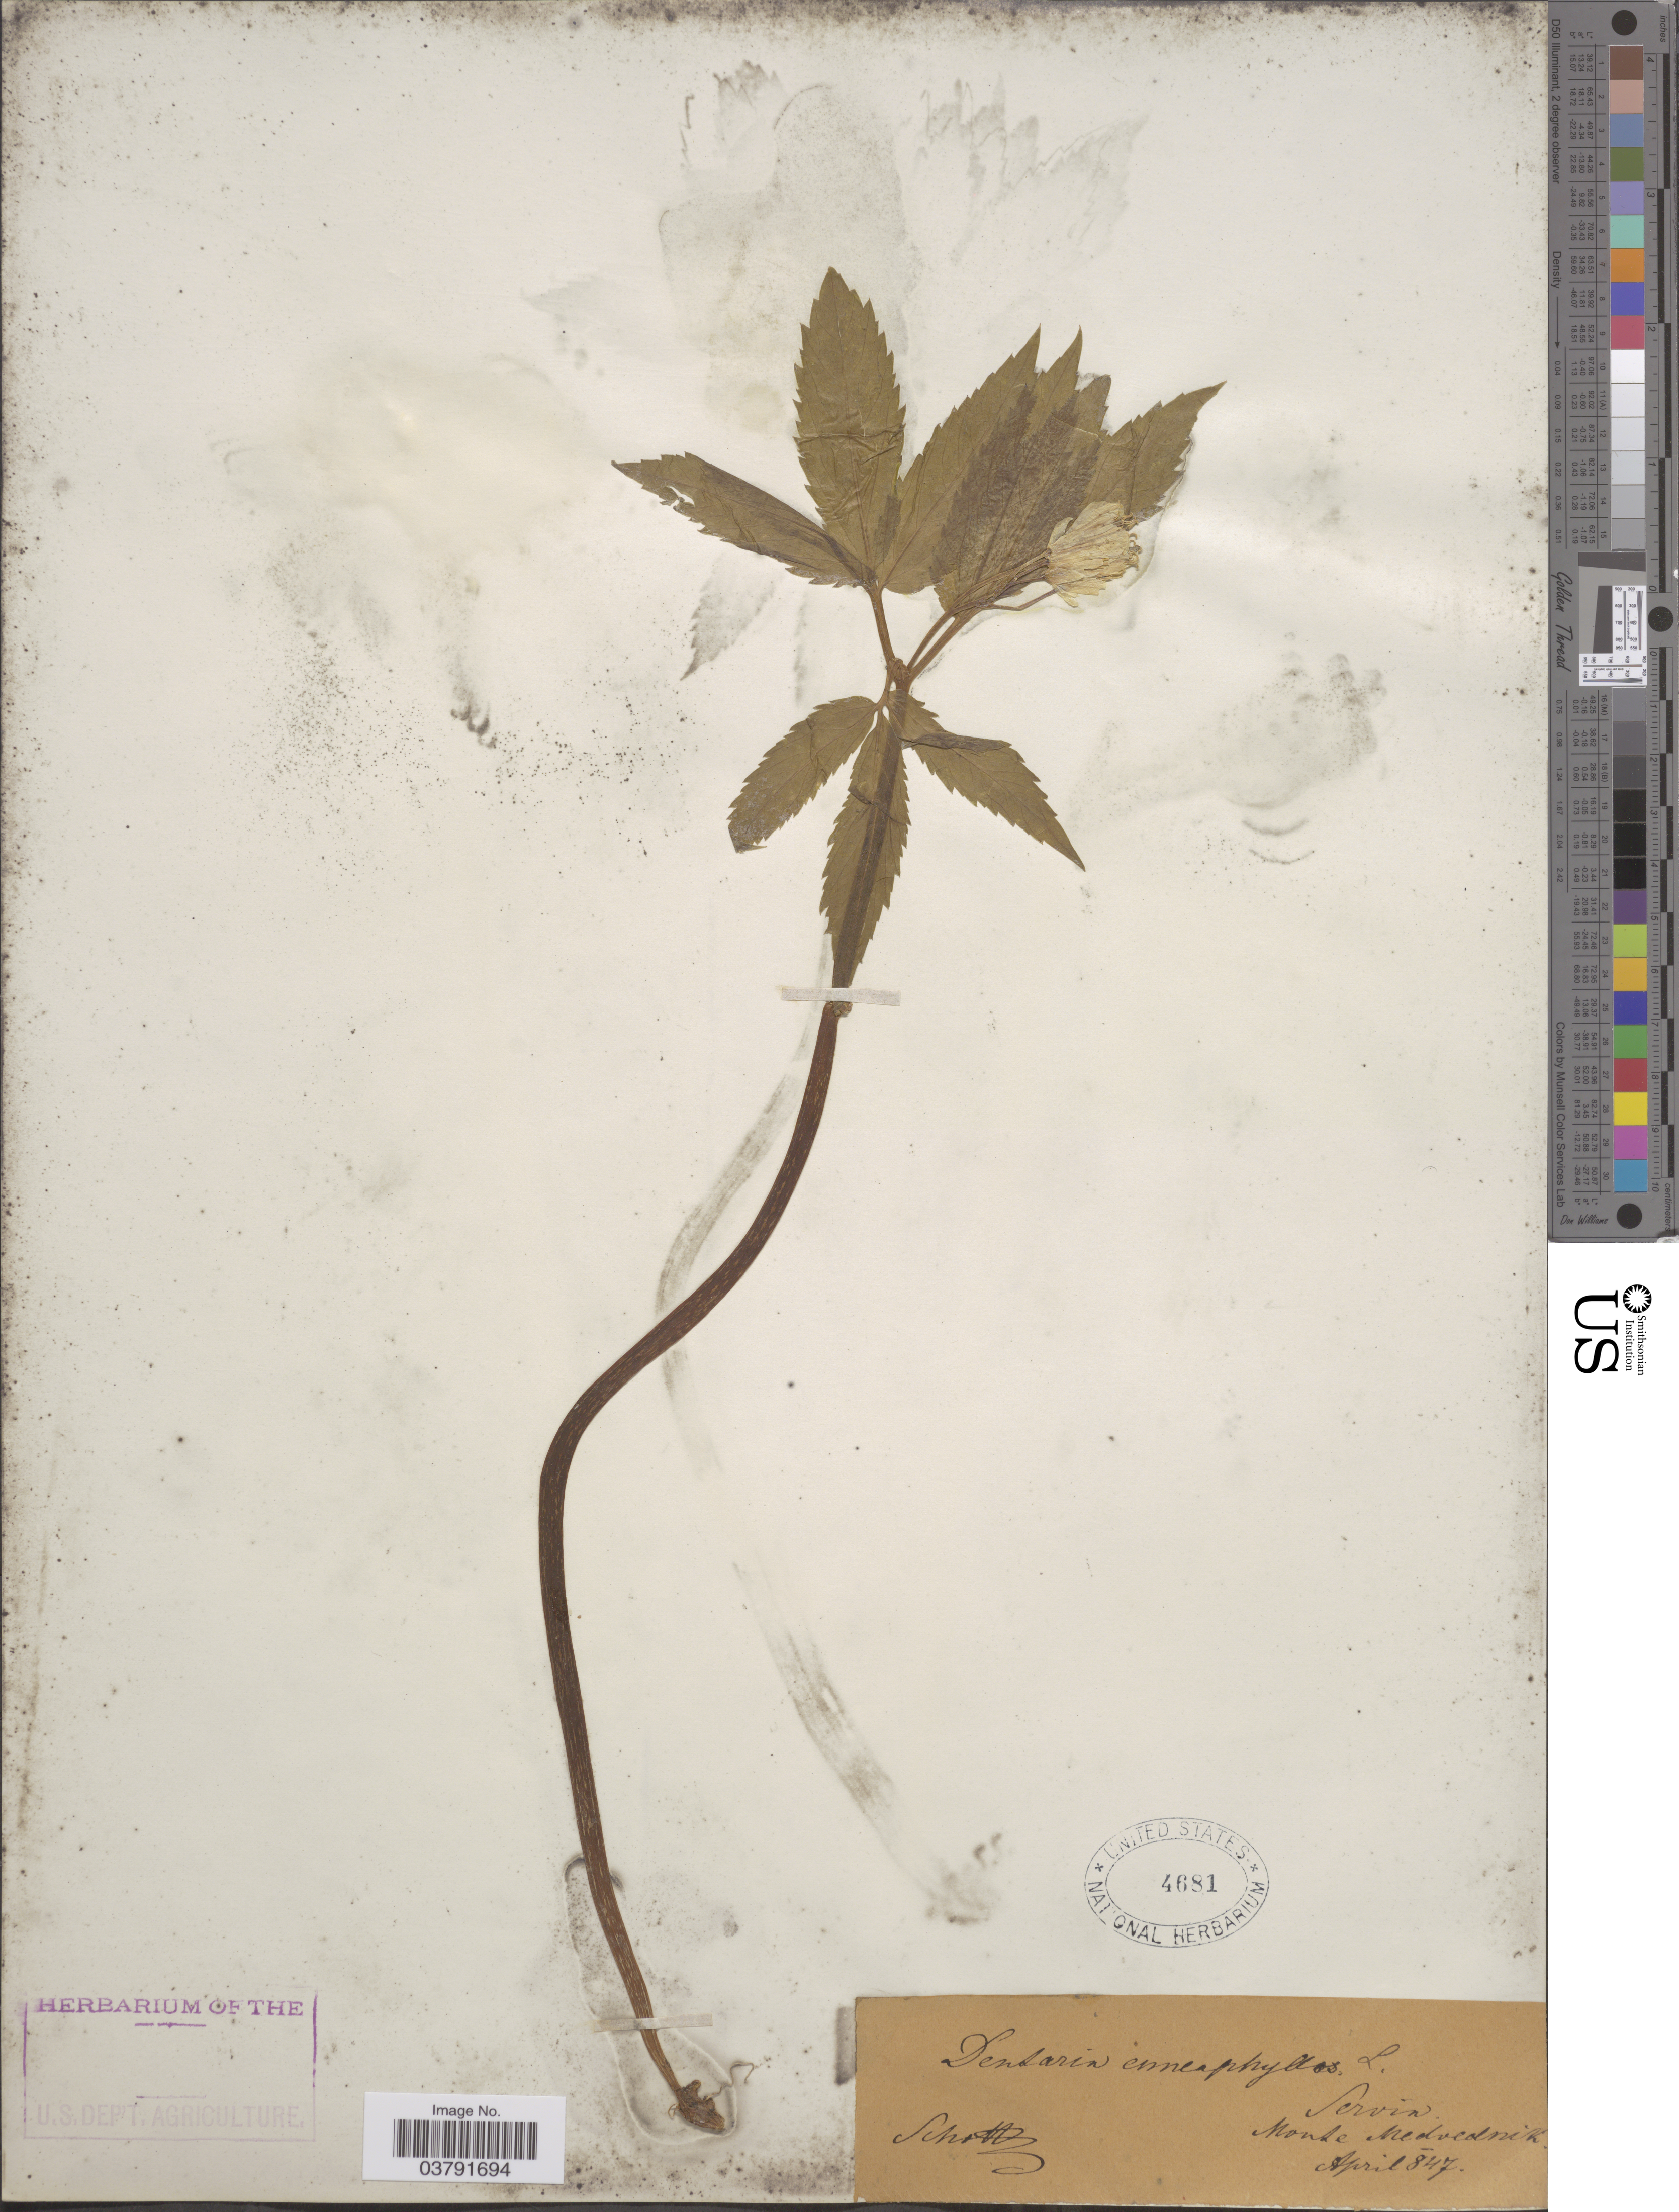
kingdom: Plantae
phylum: Tracheophyta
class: Magnoliopsida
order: Brassicales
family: Brassicaceae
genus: Dentaria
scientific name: Dentaria enneaphyllos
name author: L.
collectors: Schott, --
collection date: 1847-04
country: Serbia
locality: Monte Medvednik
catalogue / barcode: US 4681